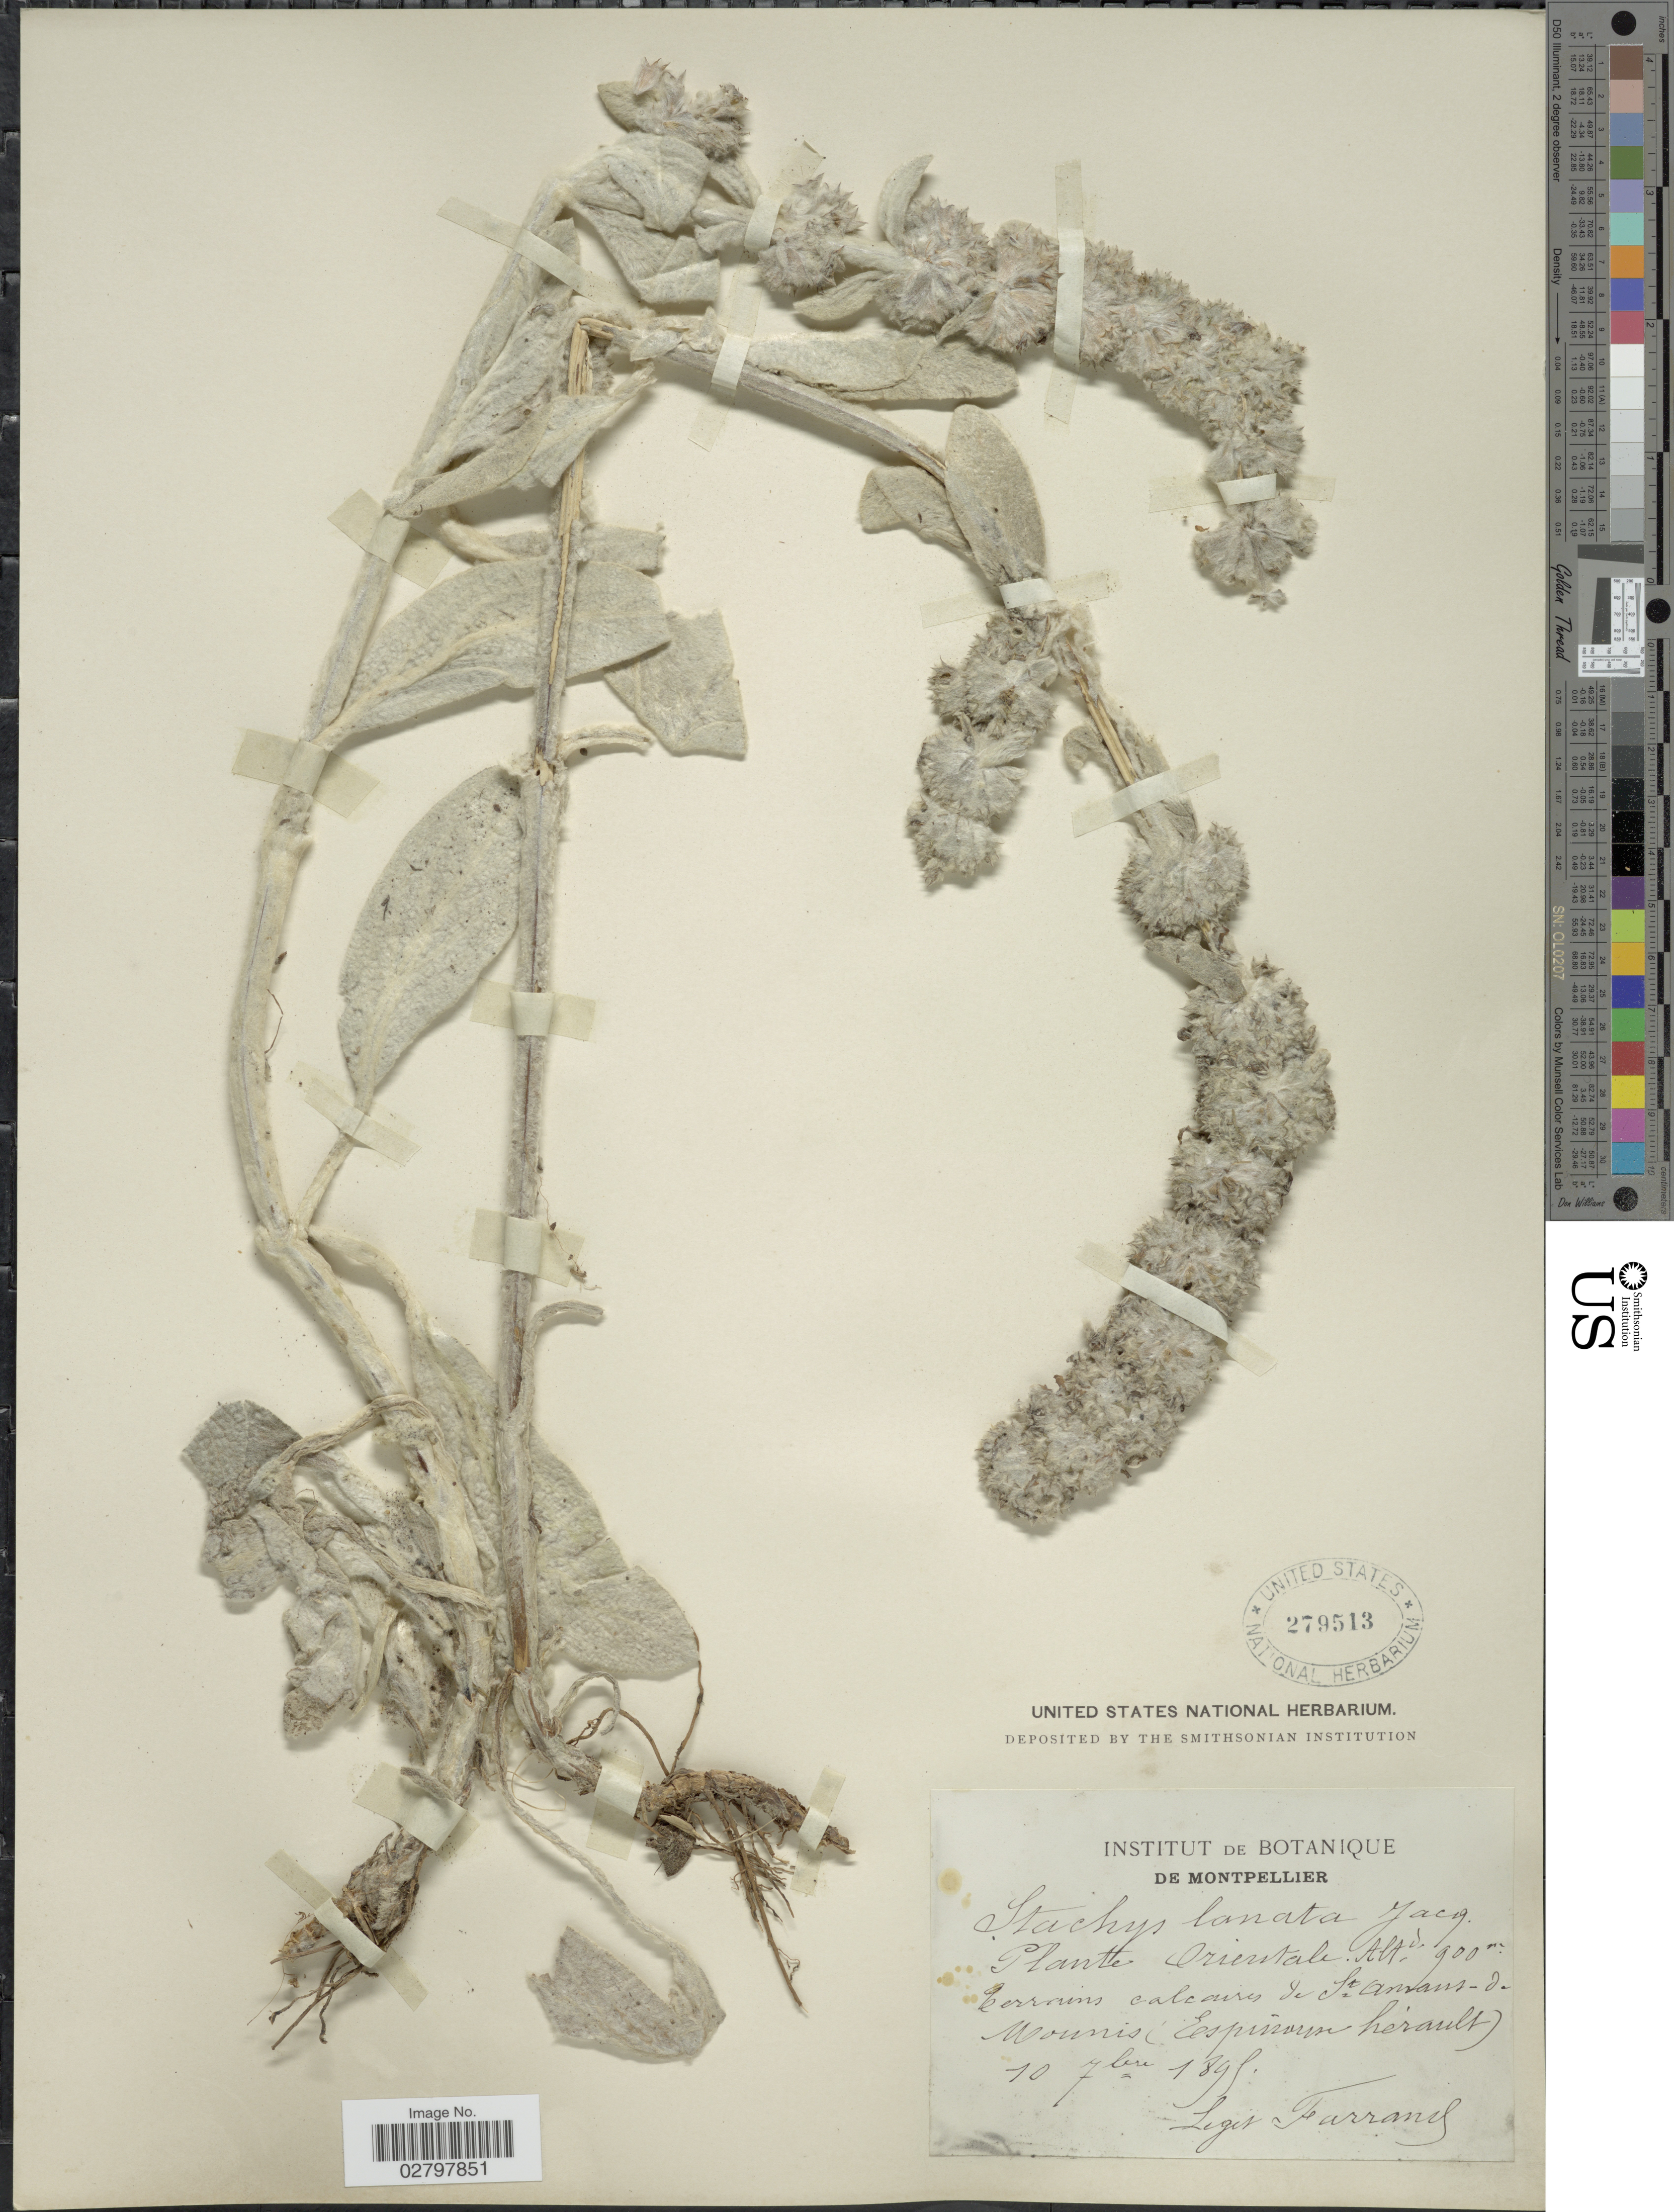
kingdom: Plantae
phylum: Tracheophyta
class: Magnoliopsida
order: Lamiales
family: Lamiaceae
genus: Stachys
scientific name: Stachys lanata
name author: Jacq.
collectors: Farrand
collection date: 1895-07-10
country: France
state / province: Occitanie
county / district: Hérault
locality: Orientale, Terrains calcaires de St. Amans-de-Mounis (Espinoun hérault).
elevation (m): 900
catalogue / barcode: US 279513